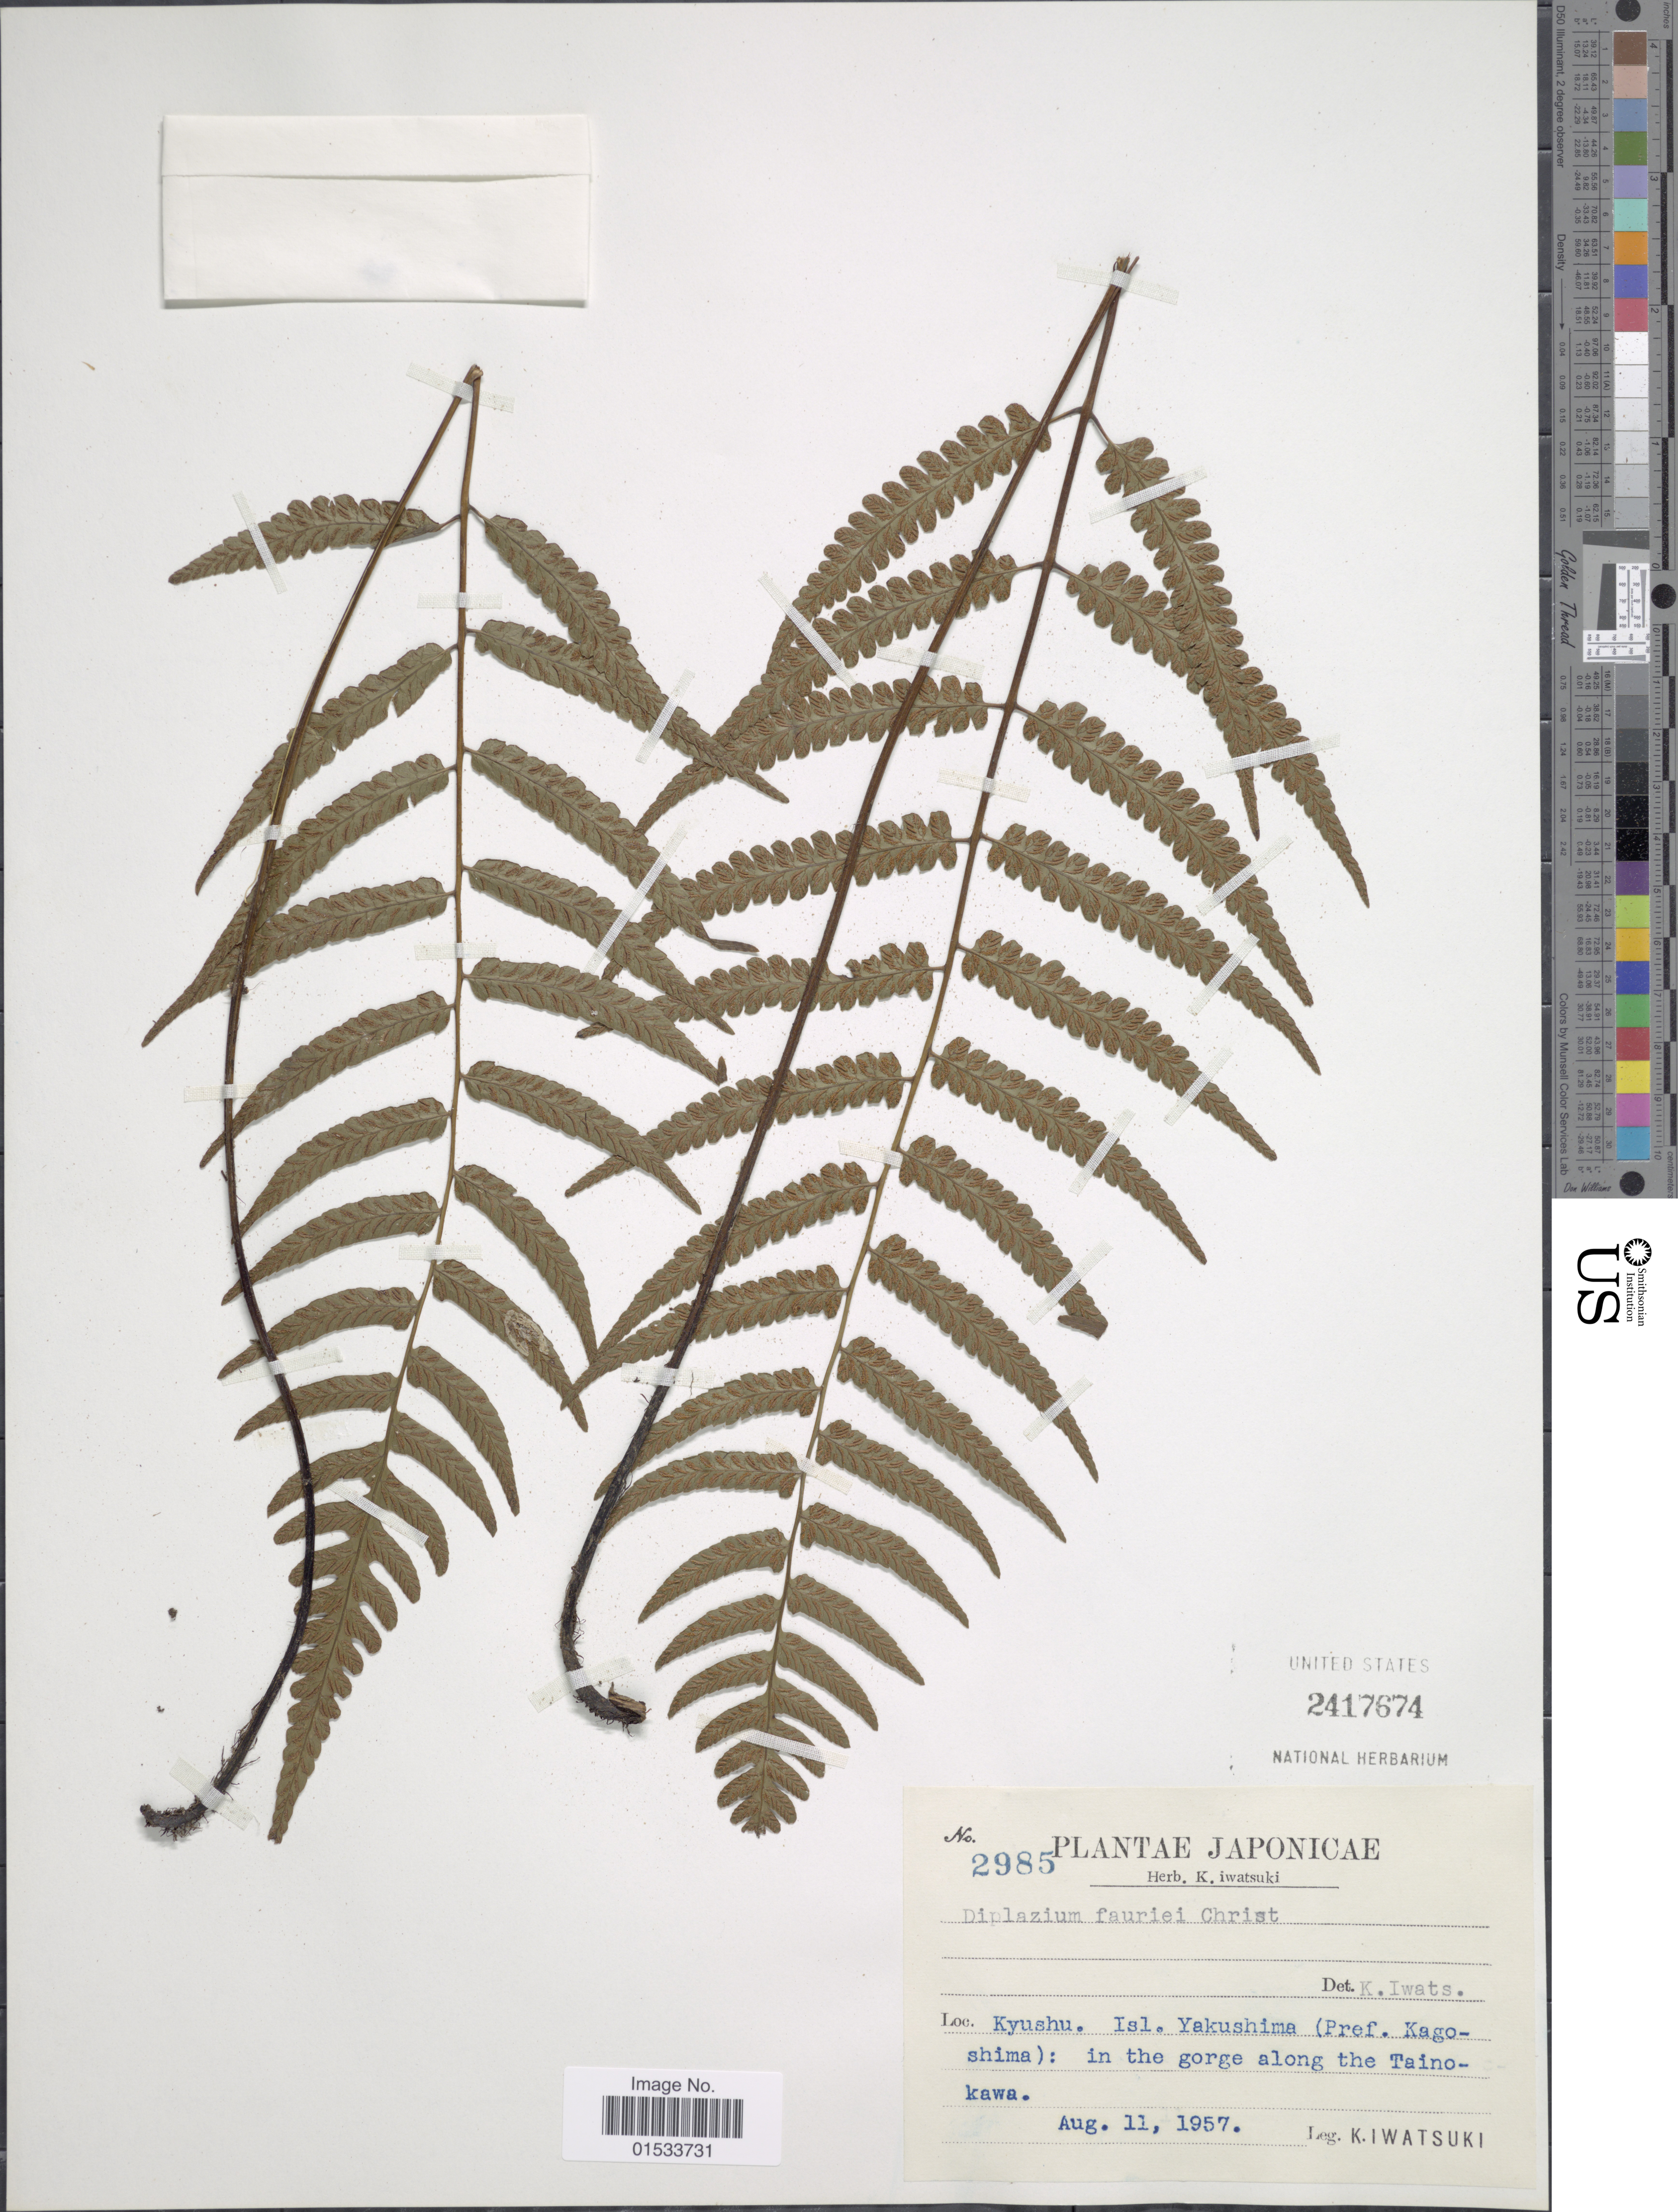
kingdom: Plantae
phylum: Tracheophyta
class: Polypodiopsida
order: Polypodiales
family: Athyriaceae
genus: Diplazium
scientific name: Diplazium fauriei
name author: Christ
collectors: K. Iwatsuki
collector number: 2985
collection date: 1957-08-11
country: Japan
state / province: Kagosima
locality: Kyushu, Isl. Yakushima: in the gorge along the Tainokawa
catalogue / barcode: US 2417674